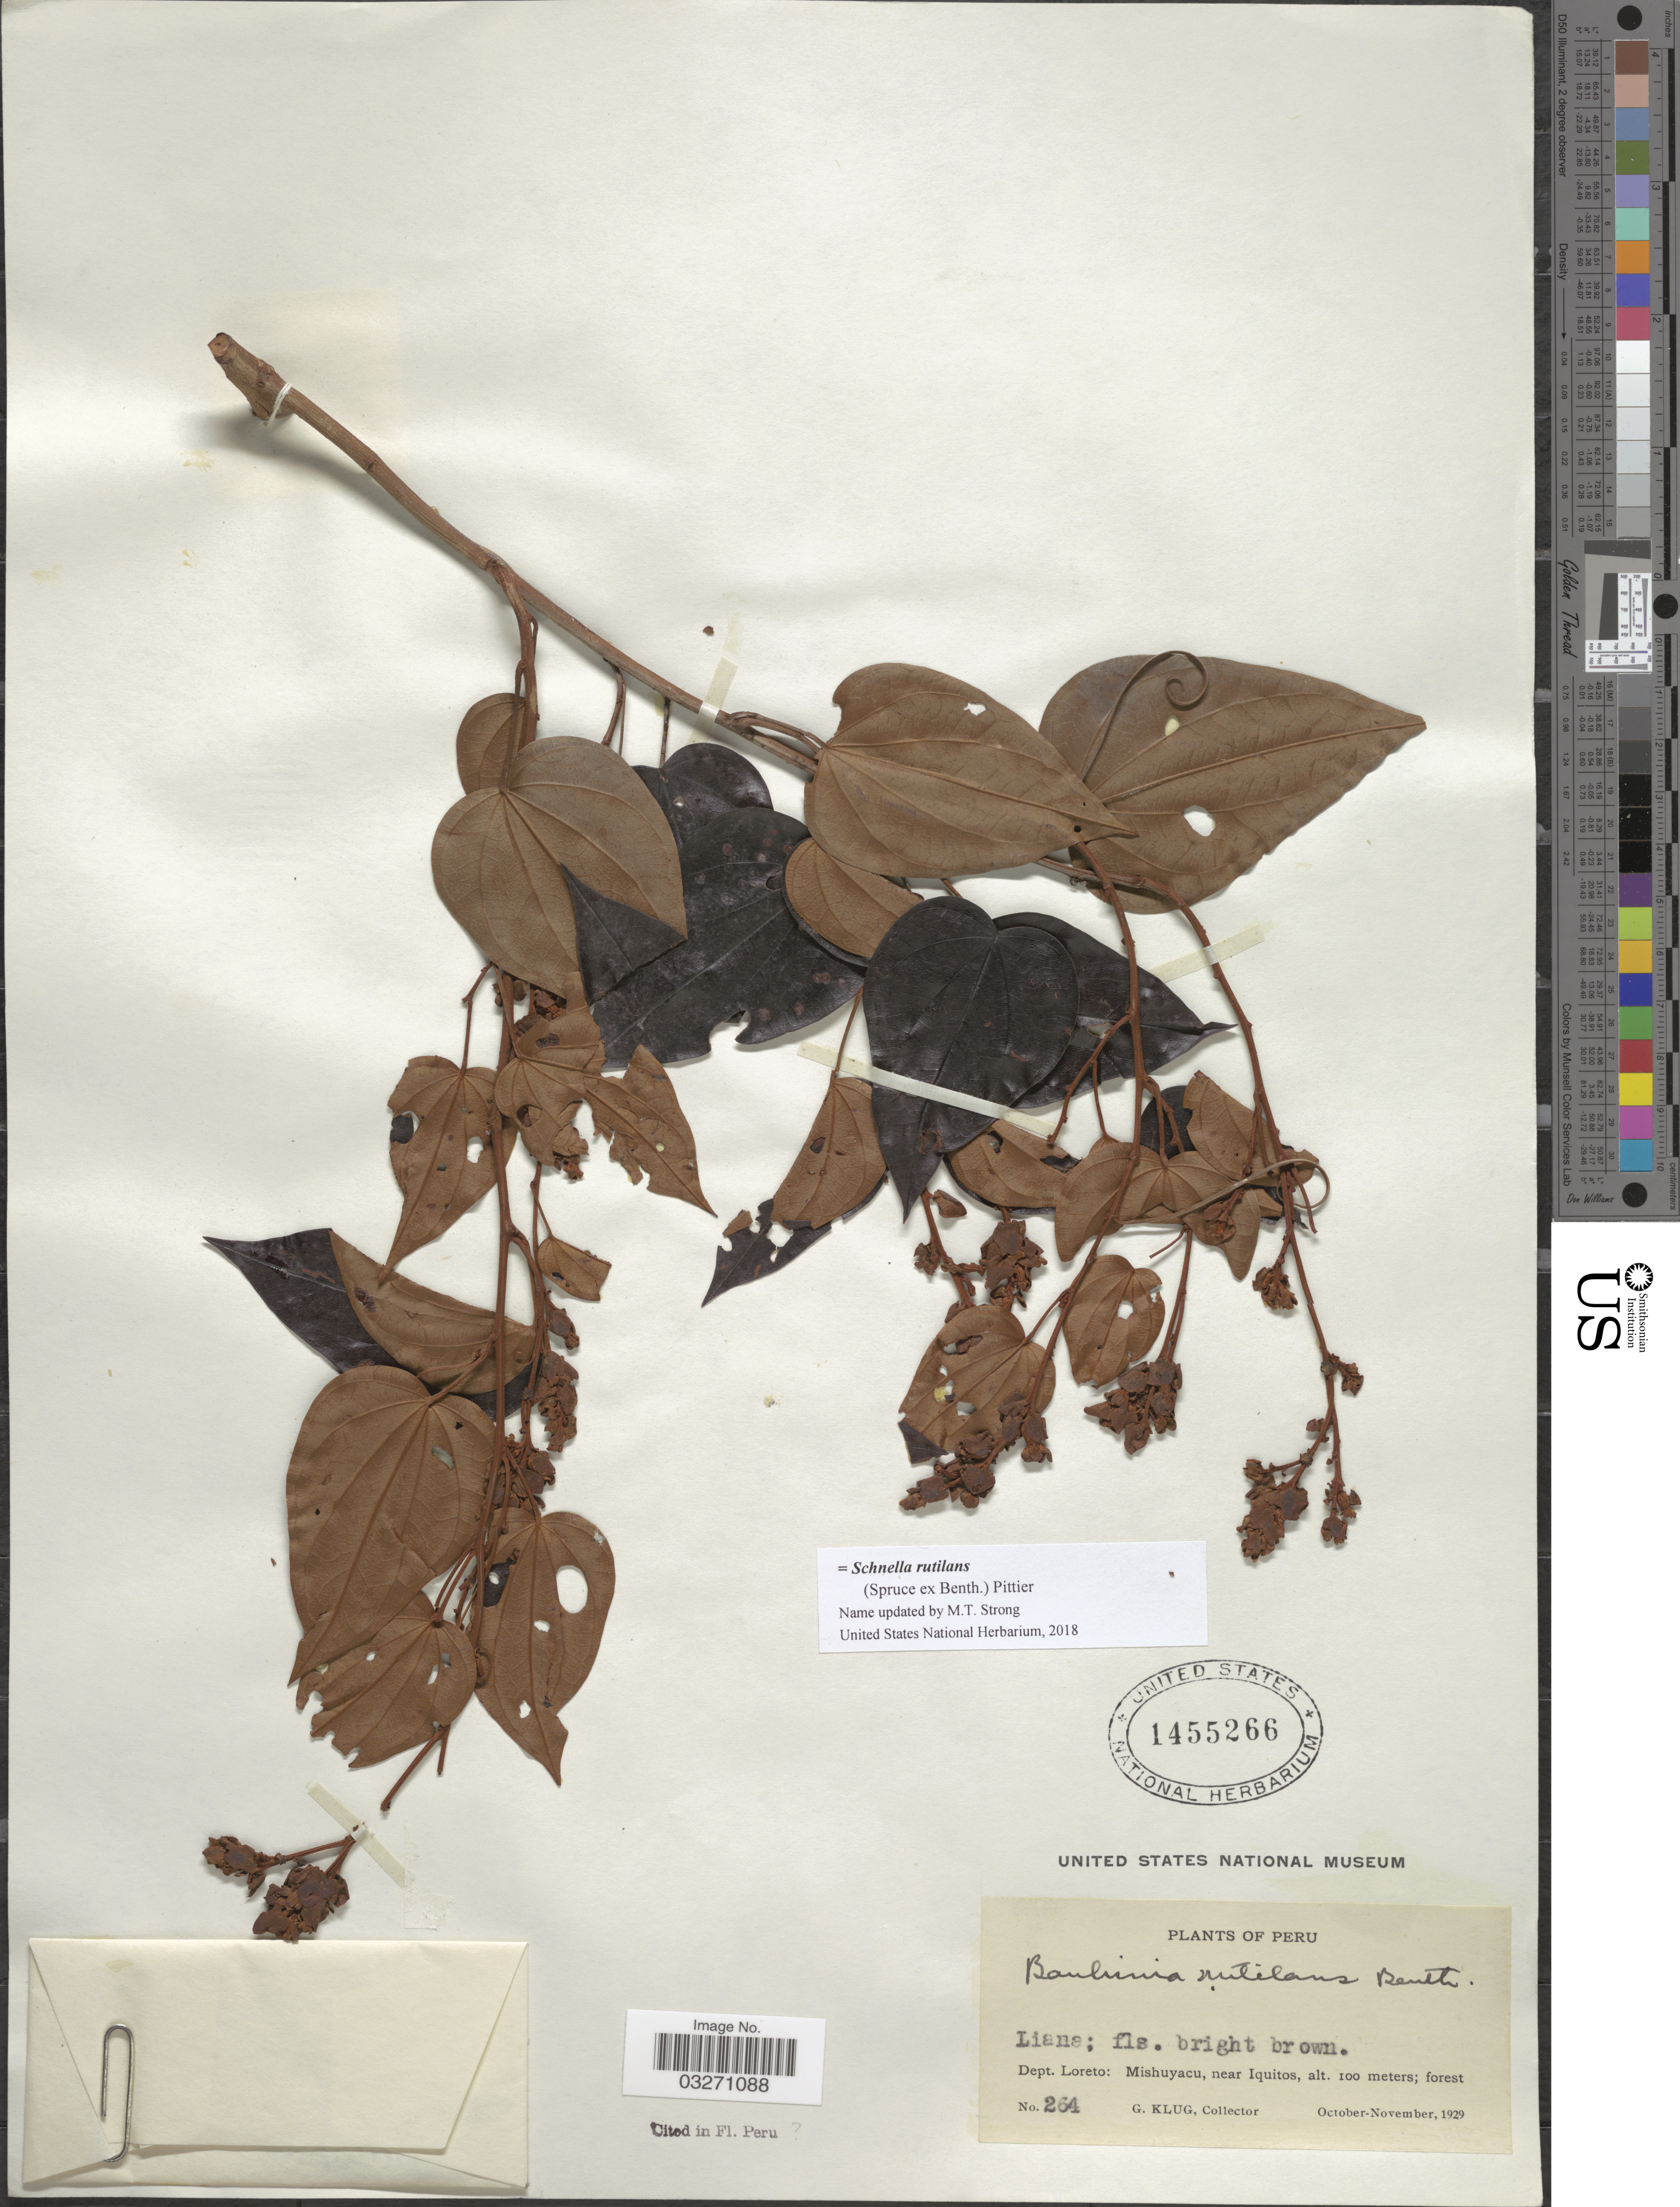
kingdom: Plantae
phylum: Tracheophyta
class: Magnoliopsida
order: Fabales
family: Fabaceae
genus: Schnella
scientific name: Schnella rutilans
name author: (Spruce ex Benth.) Pittier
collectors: G. Klug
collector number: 264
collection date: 1929-10/1929-11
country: Peru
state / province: Loreto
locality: Dept. Loreto: Mishuyacu, near Iquitos.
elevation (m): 100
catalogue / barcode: US 1455266